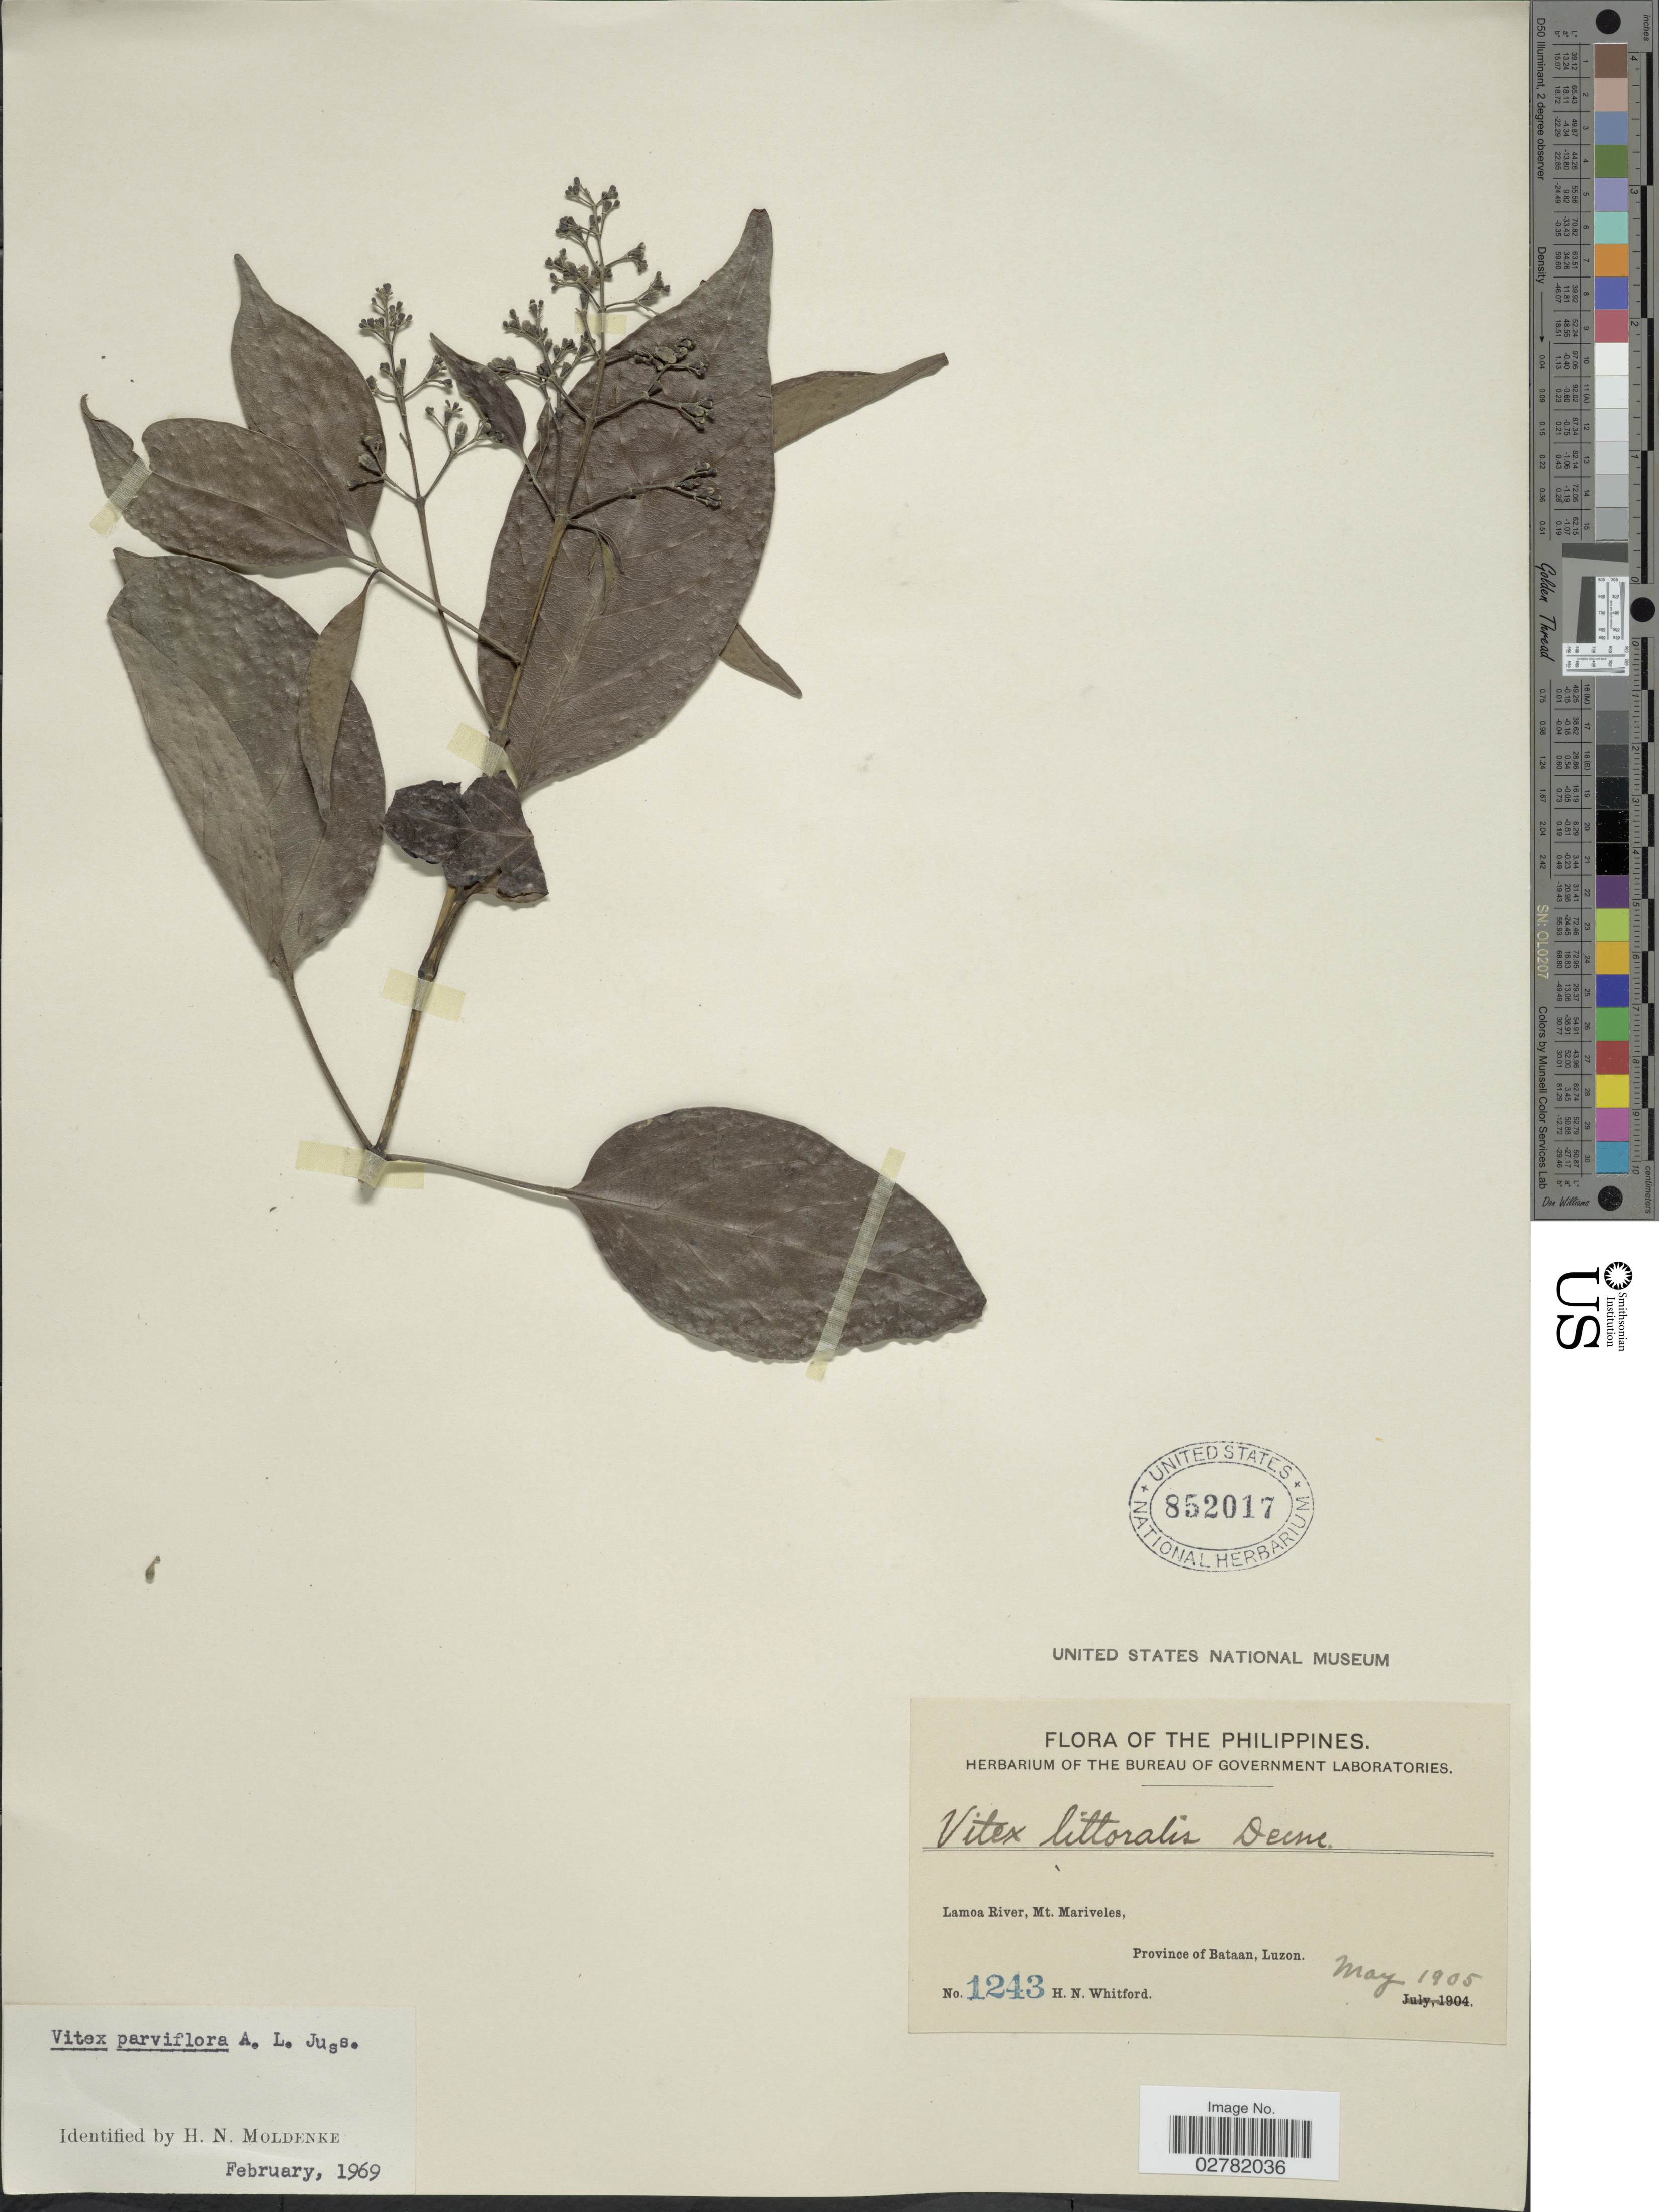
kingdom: Plantae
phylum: Tracheophyta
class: Magnoliopsida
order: Lamiales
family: Lamiaceae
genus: Vitex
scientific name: Vitex parviflora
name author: A. Juss.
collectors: H. N. Whitford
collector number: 1243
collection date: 1905-05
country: Philippines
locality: Lamoa River, Mt. Mariveles, Province of Bataan, Luzon.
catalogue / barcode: US 852017